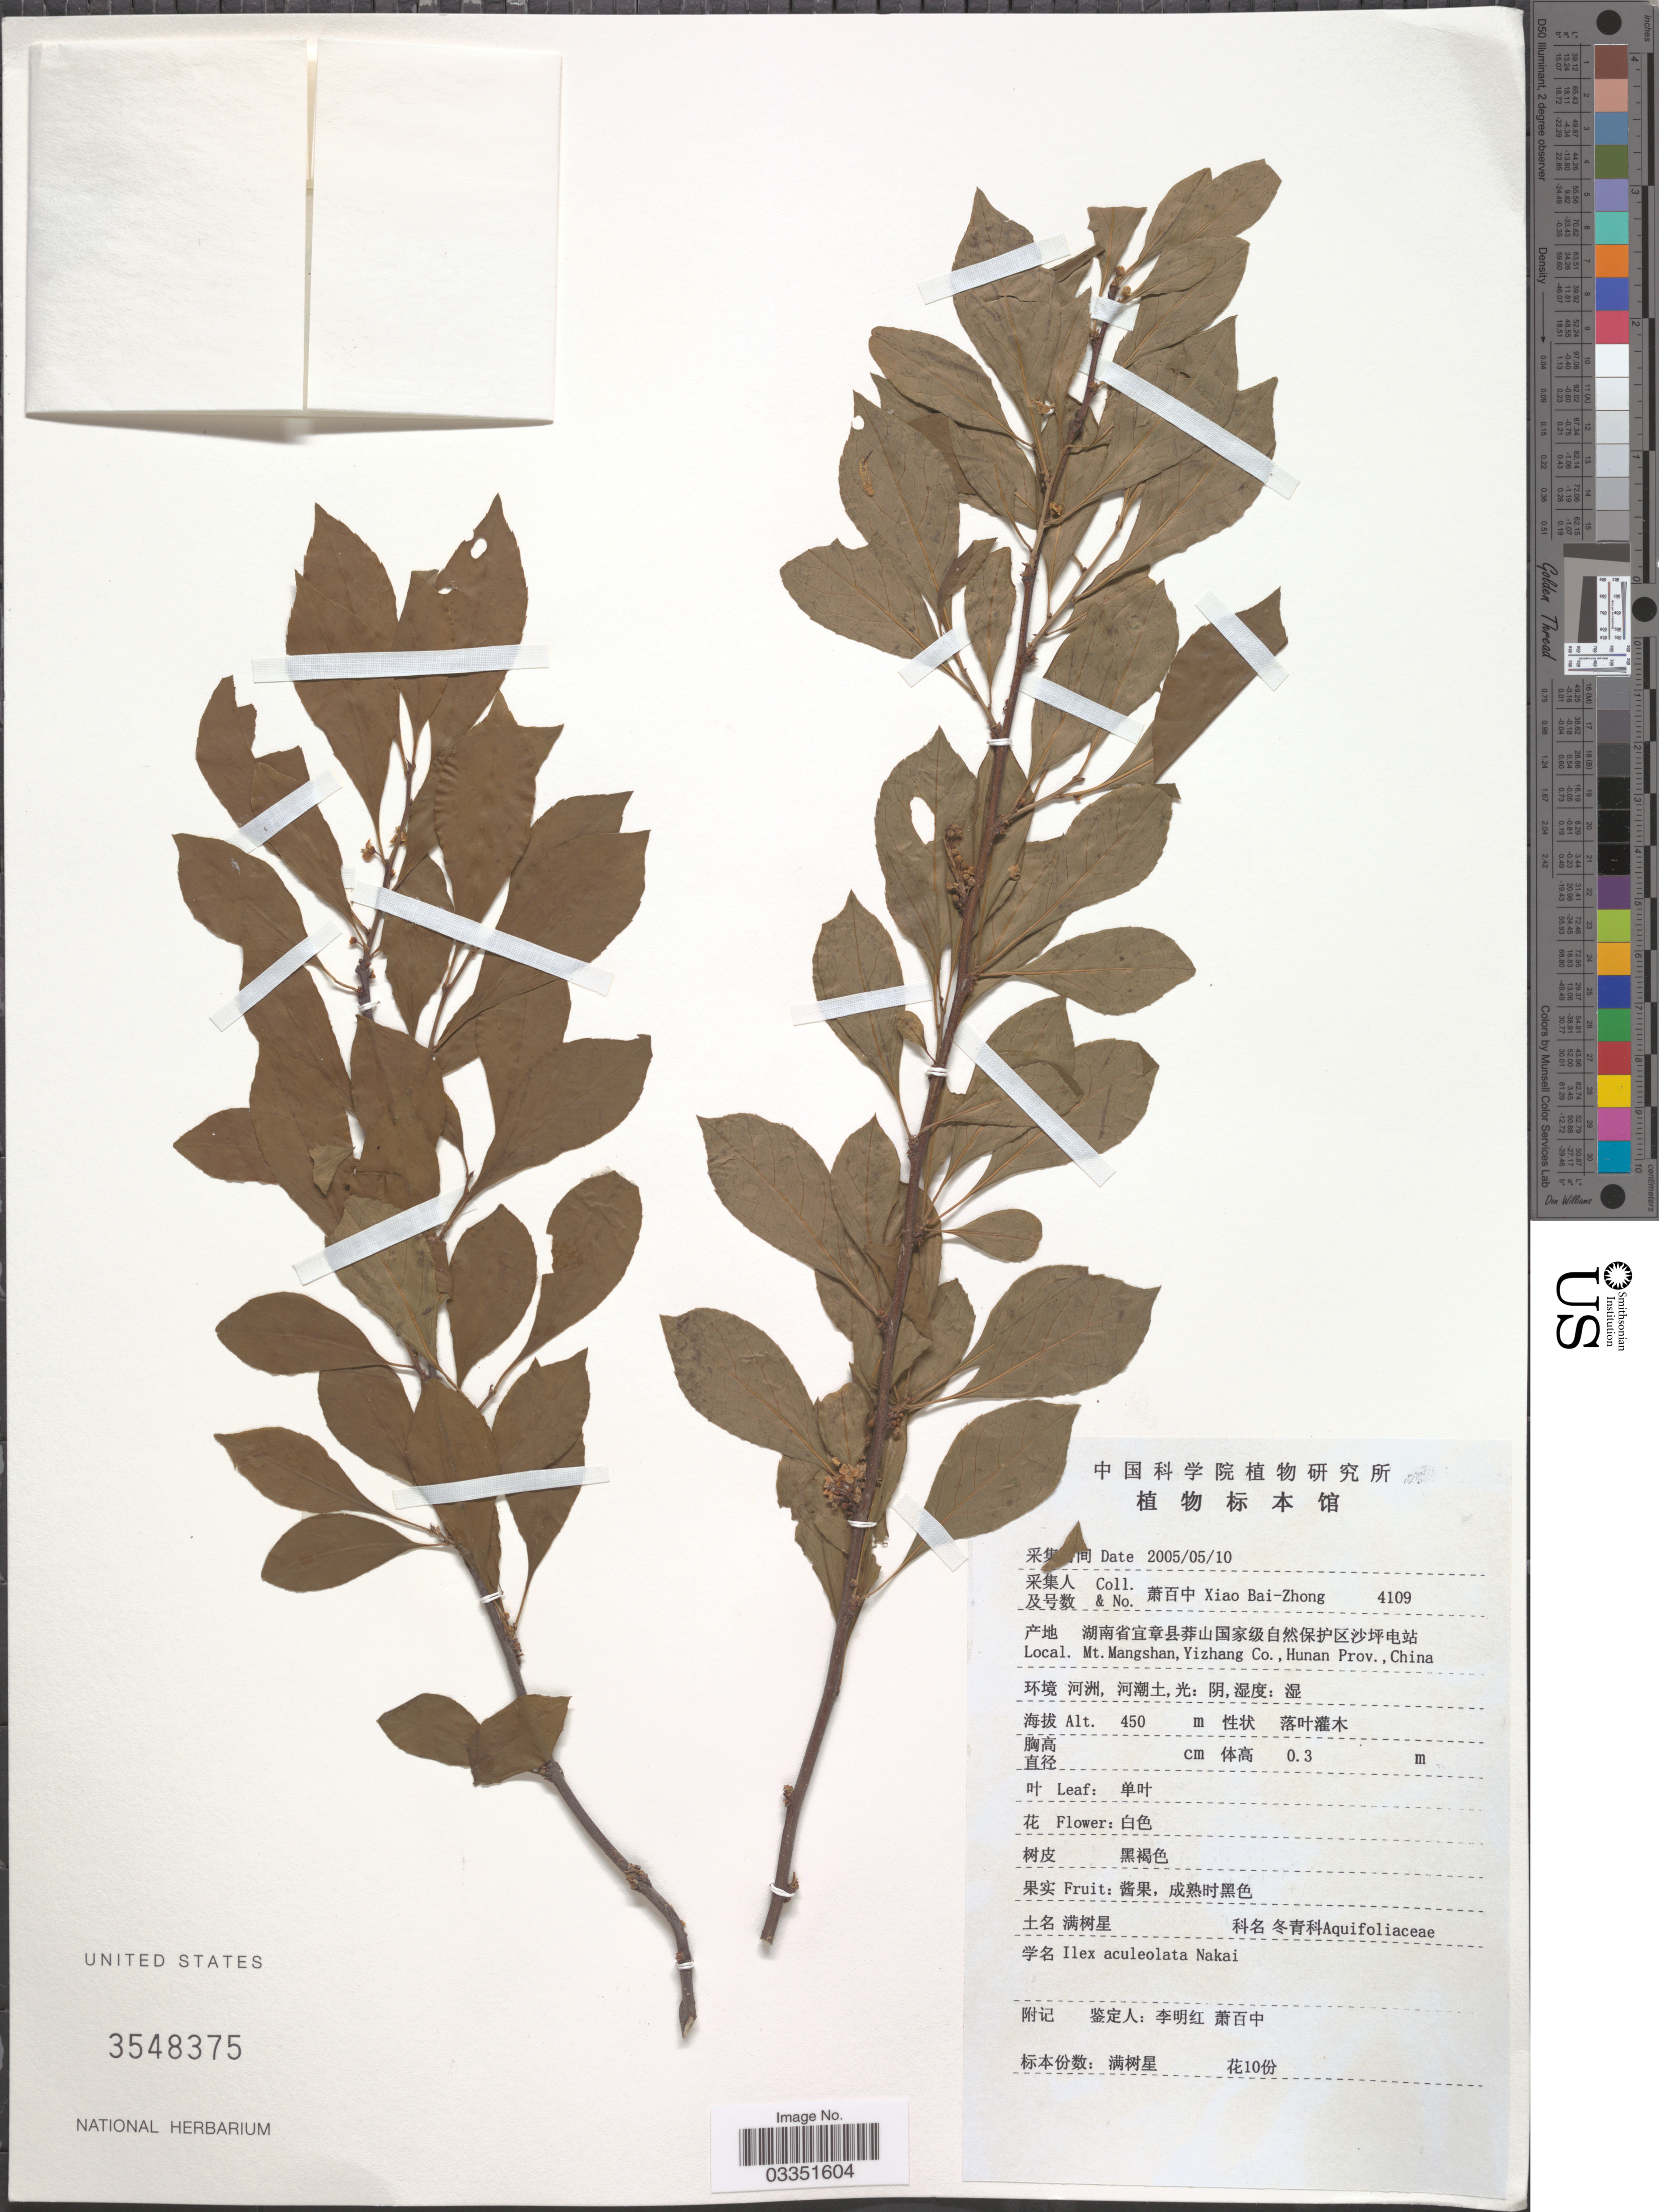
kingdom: Plantae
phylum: Tracheophyta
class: Magnoliopsida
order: Aquifoliales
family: Aquifoliaceae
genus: Ilex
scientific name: Ilex acutidenticulata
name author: Steyerm.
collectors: B. Z. Xiao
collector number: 4109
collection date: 2005-05-10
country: China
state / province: Hunan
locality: Mt. Mangshan, Yizhang Co.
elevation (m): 450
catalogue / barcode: US 3548375